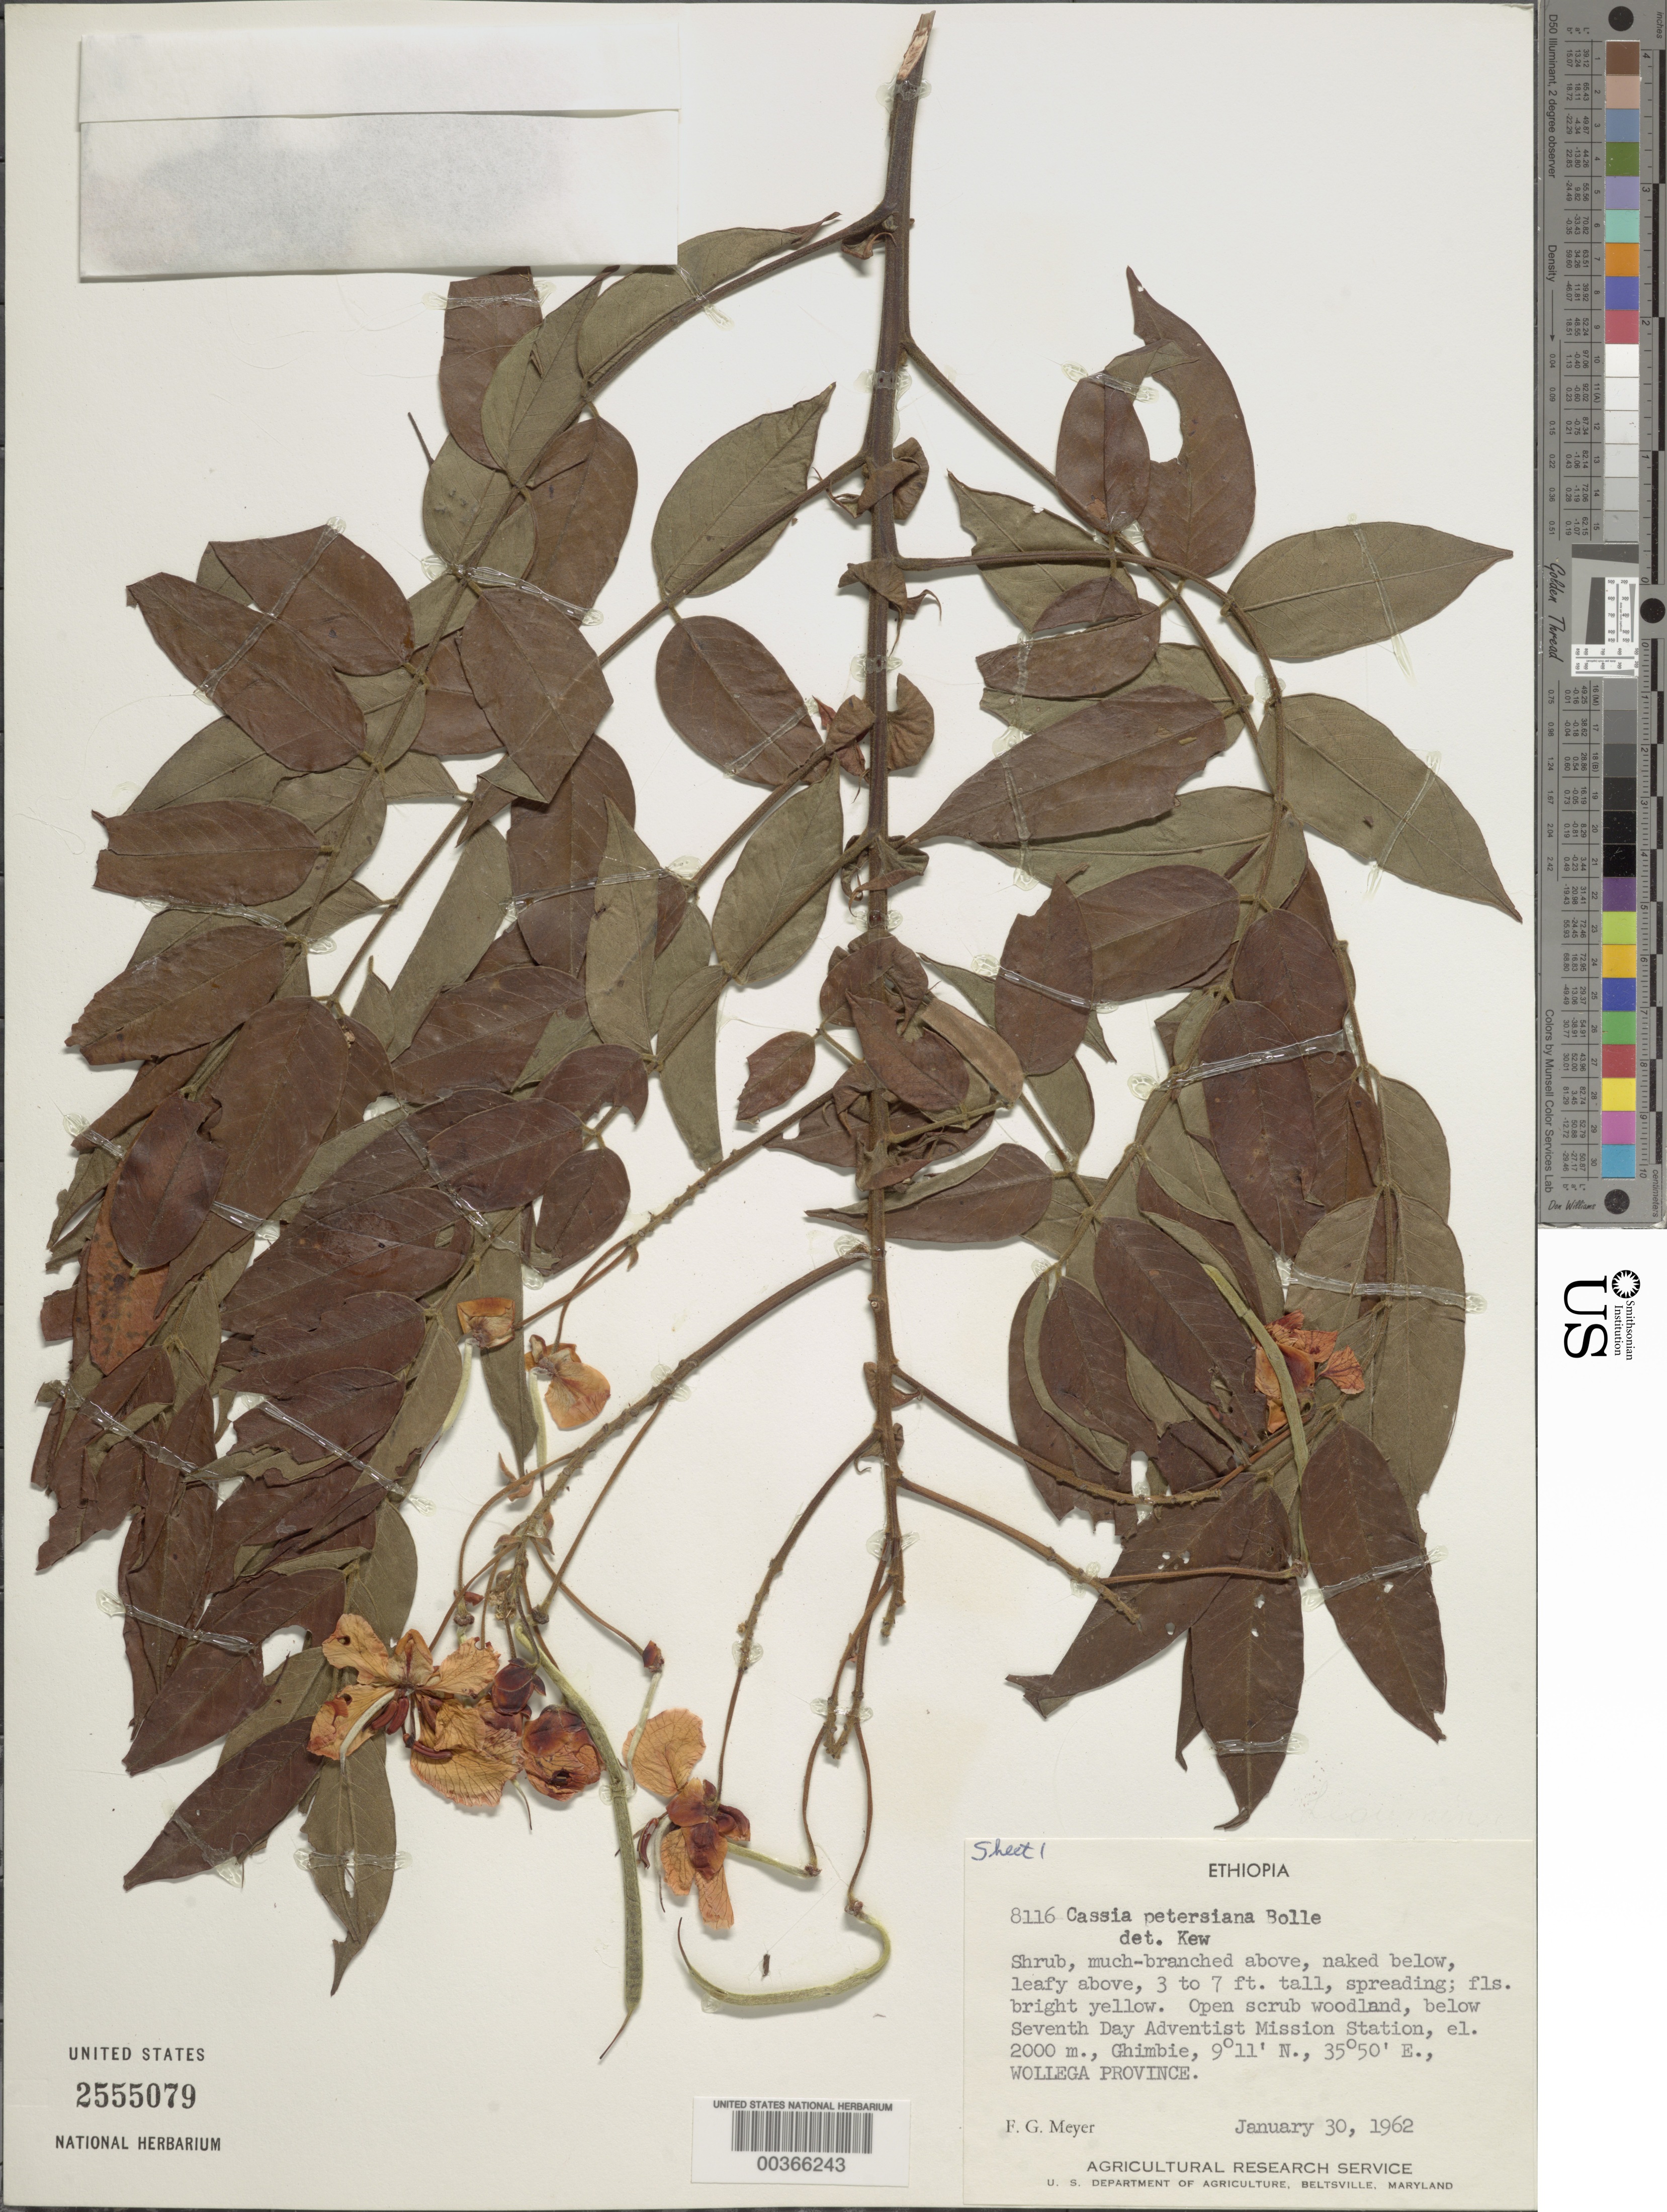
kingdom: Plantae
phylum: Tracheophyta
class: Magnoliopsida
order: Fabales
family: Fabaceae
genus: Senna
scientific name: Senna petersiana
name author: (Bolle) Lock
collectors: F. G. Meyer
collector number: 8116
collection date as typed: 30 Jan 1962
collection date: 1962-01-30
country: Ethiopia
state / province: Oromiya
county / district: Welega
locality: Below seventh day adventist mission station, ghimbie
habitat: Open scrub woodland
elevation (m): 2000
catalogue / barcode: US 2555079